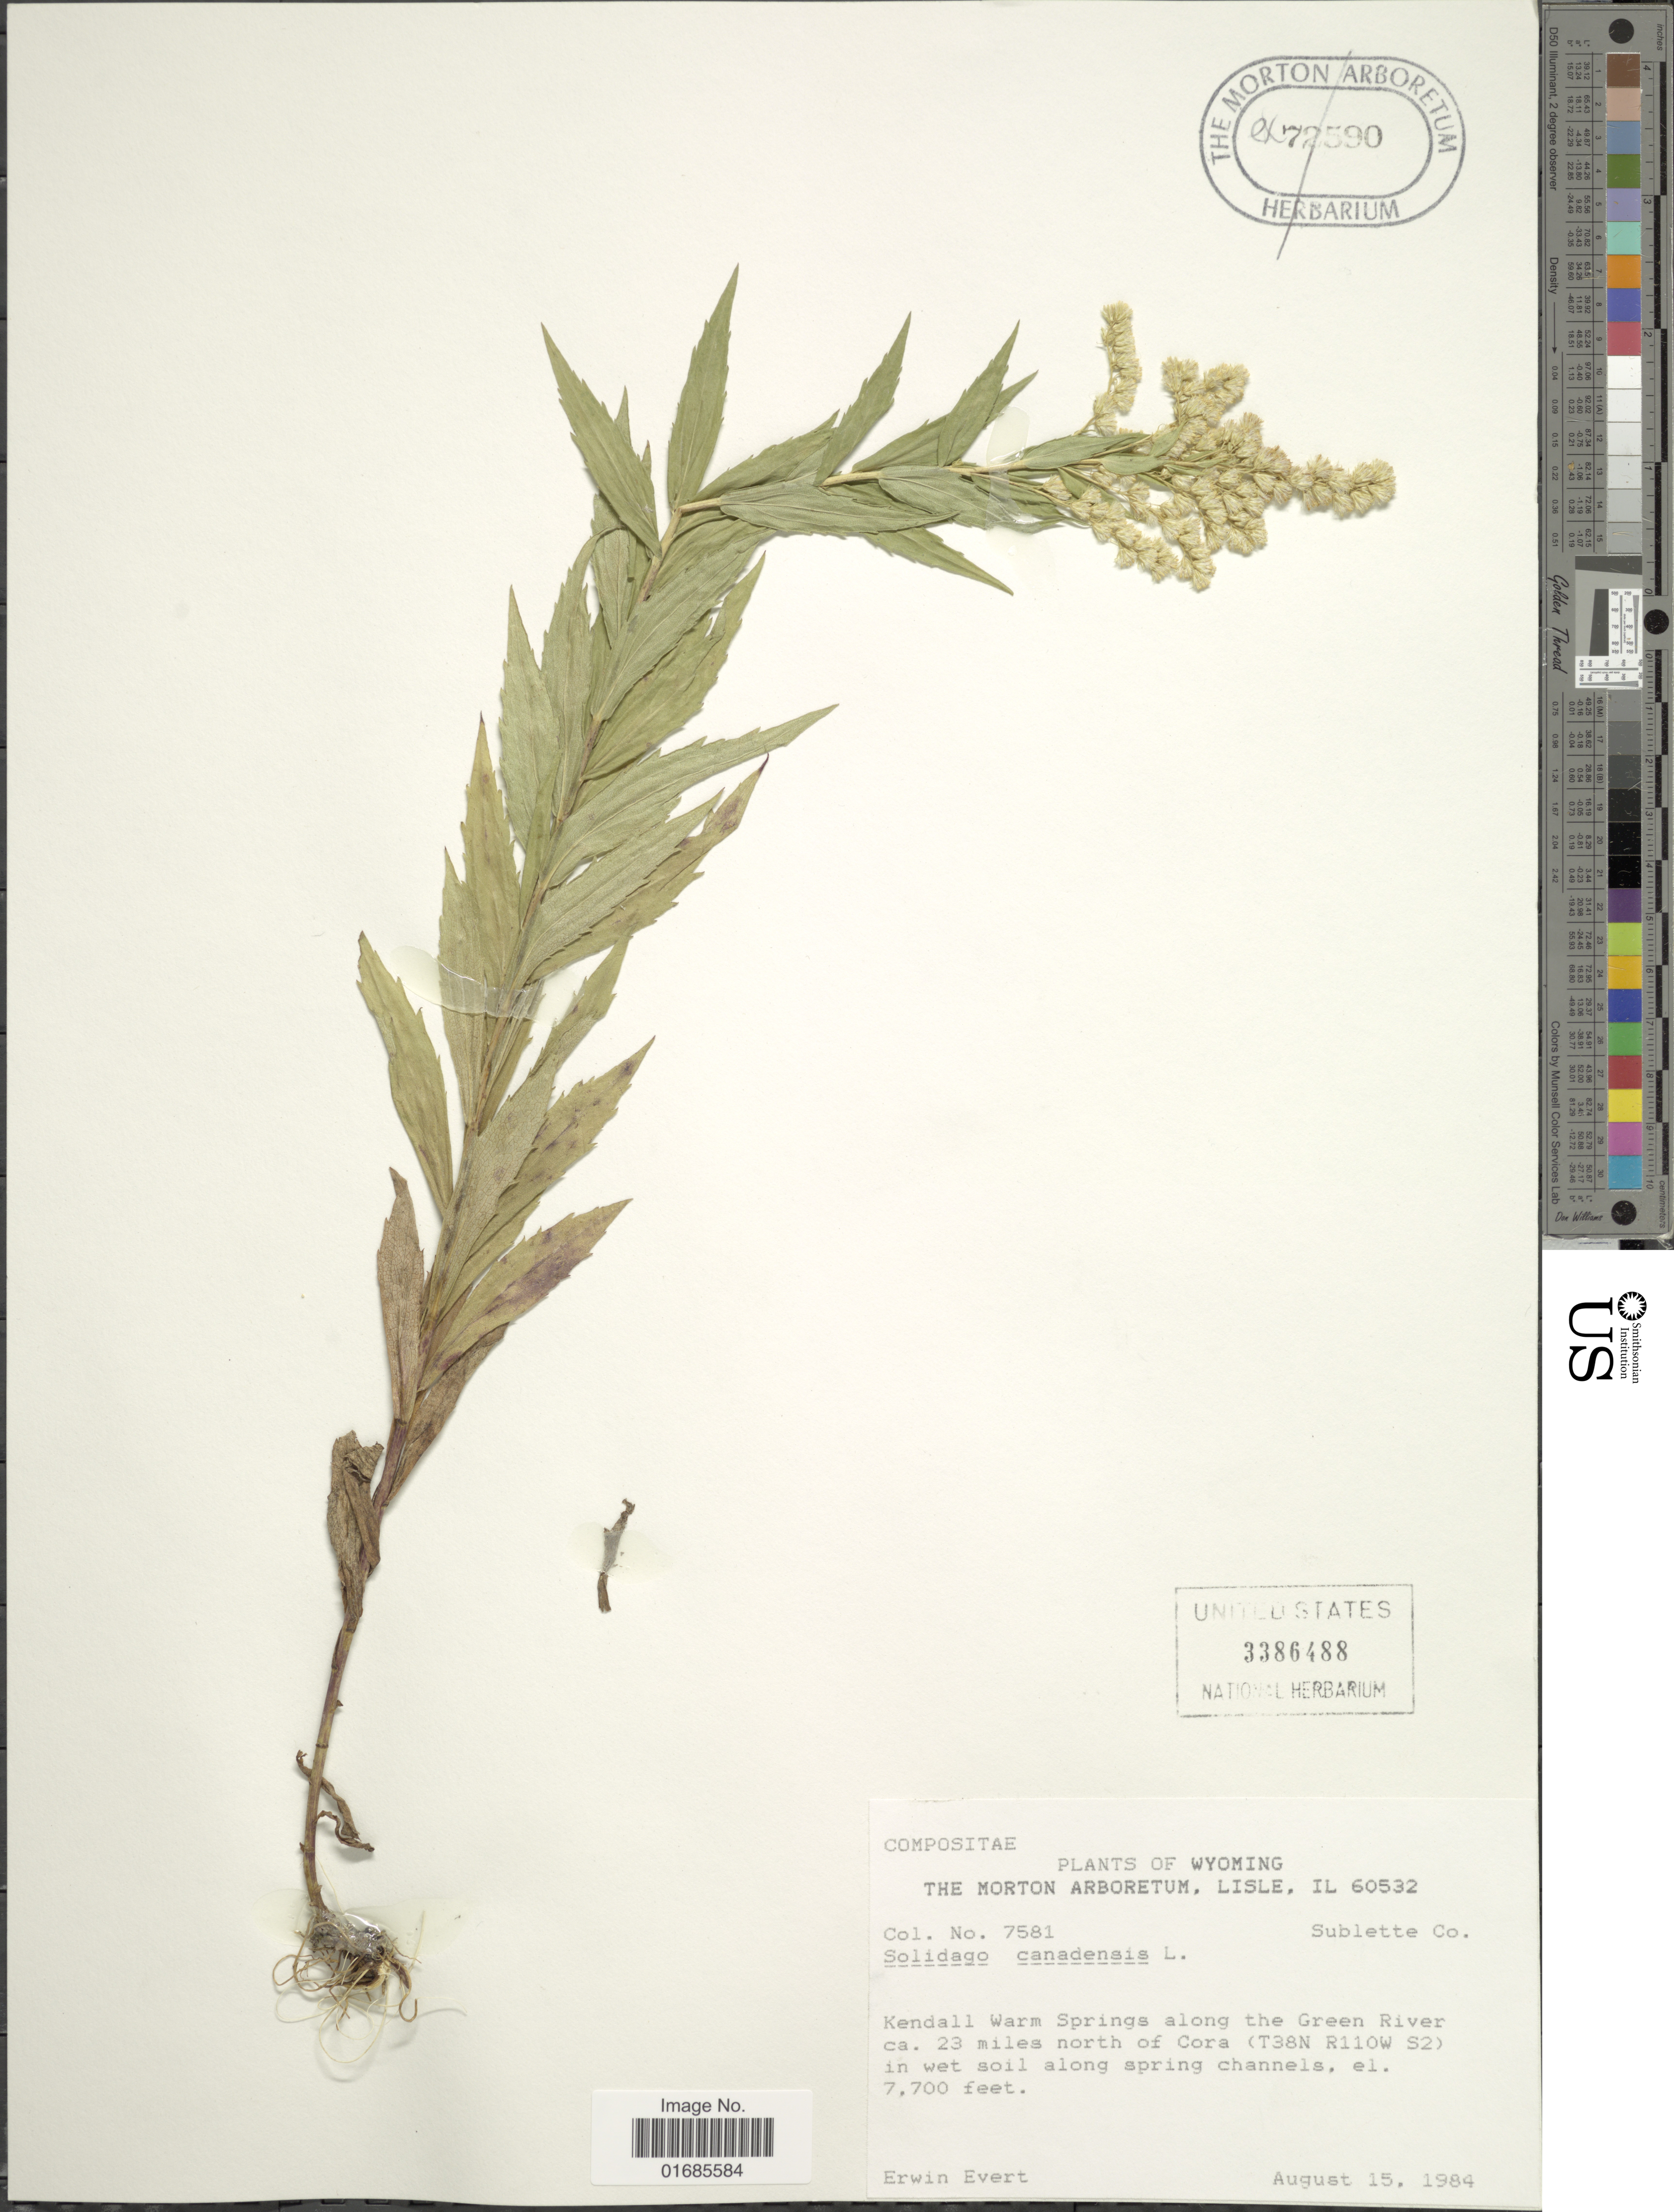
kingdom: Plantae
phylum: Tracheophyta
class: Magnoliopsida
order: Asterales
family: Asteraceae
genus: Solidago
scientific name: Solidago canadensis var. salebrosa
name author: (Piper) M.E. Jones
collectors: E. Evert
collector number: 7581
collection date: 1984-08-15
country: United States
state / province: Wyoming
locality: Kendall Warm Springs along the Green River ca. 23 miles north of Cora (T38N R110W S2) in wet soil along spring channels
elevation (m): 2347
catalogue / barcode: US 3386488